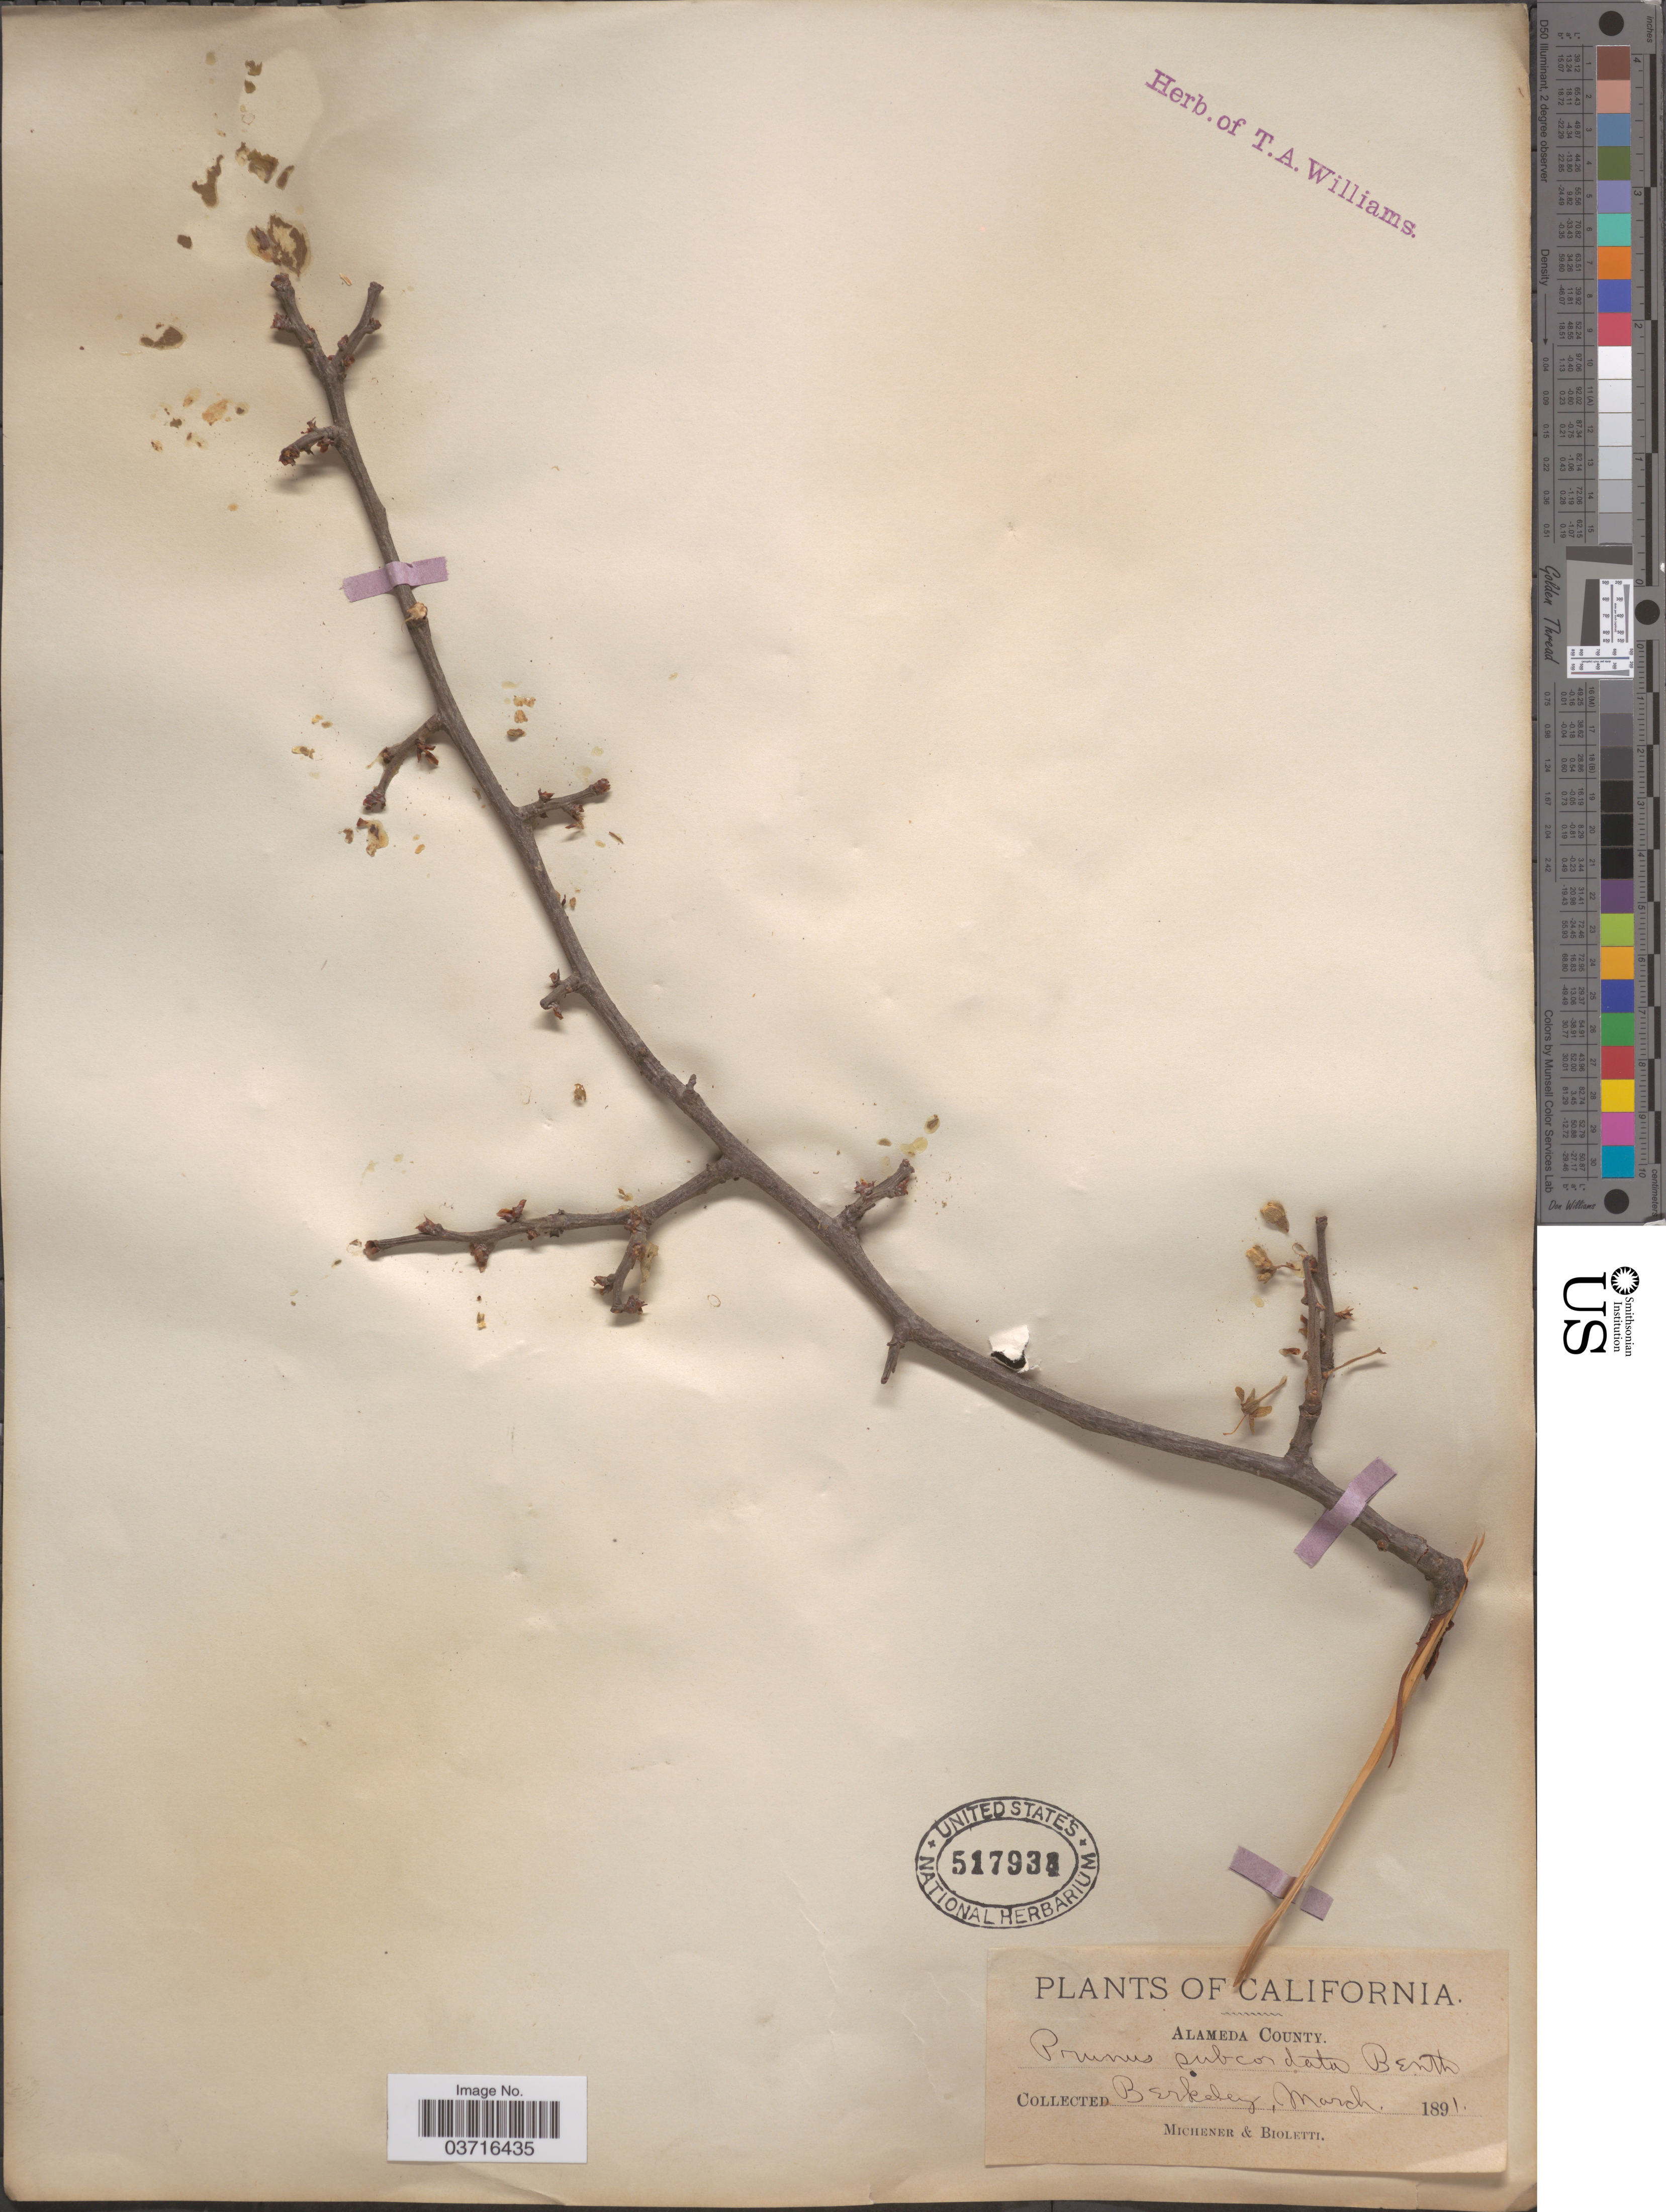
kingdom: Plantae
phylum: Tracheophyta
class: Magnoliopsida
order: Rosales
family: Rosaceae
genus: Prunus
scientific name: Prunus subcordata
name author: Benth.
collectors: -. Michener & -- Bioletti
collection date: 1891-03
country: United States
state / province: California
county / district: Alameda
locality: Alameda County. Berkeley.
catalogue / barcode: US 517934